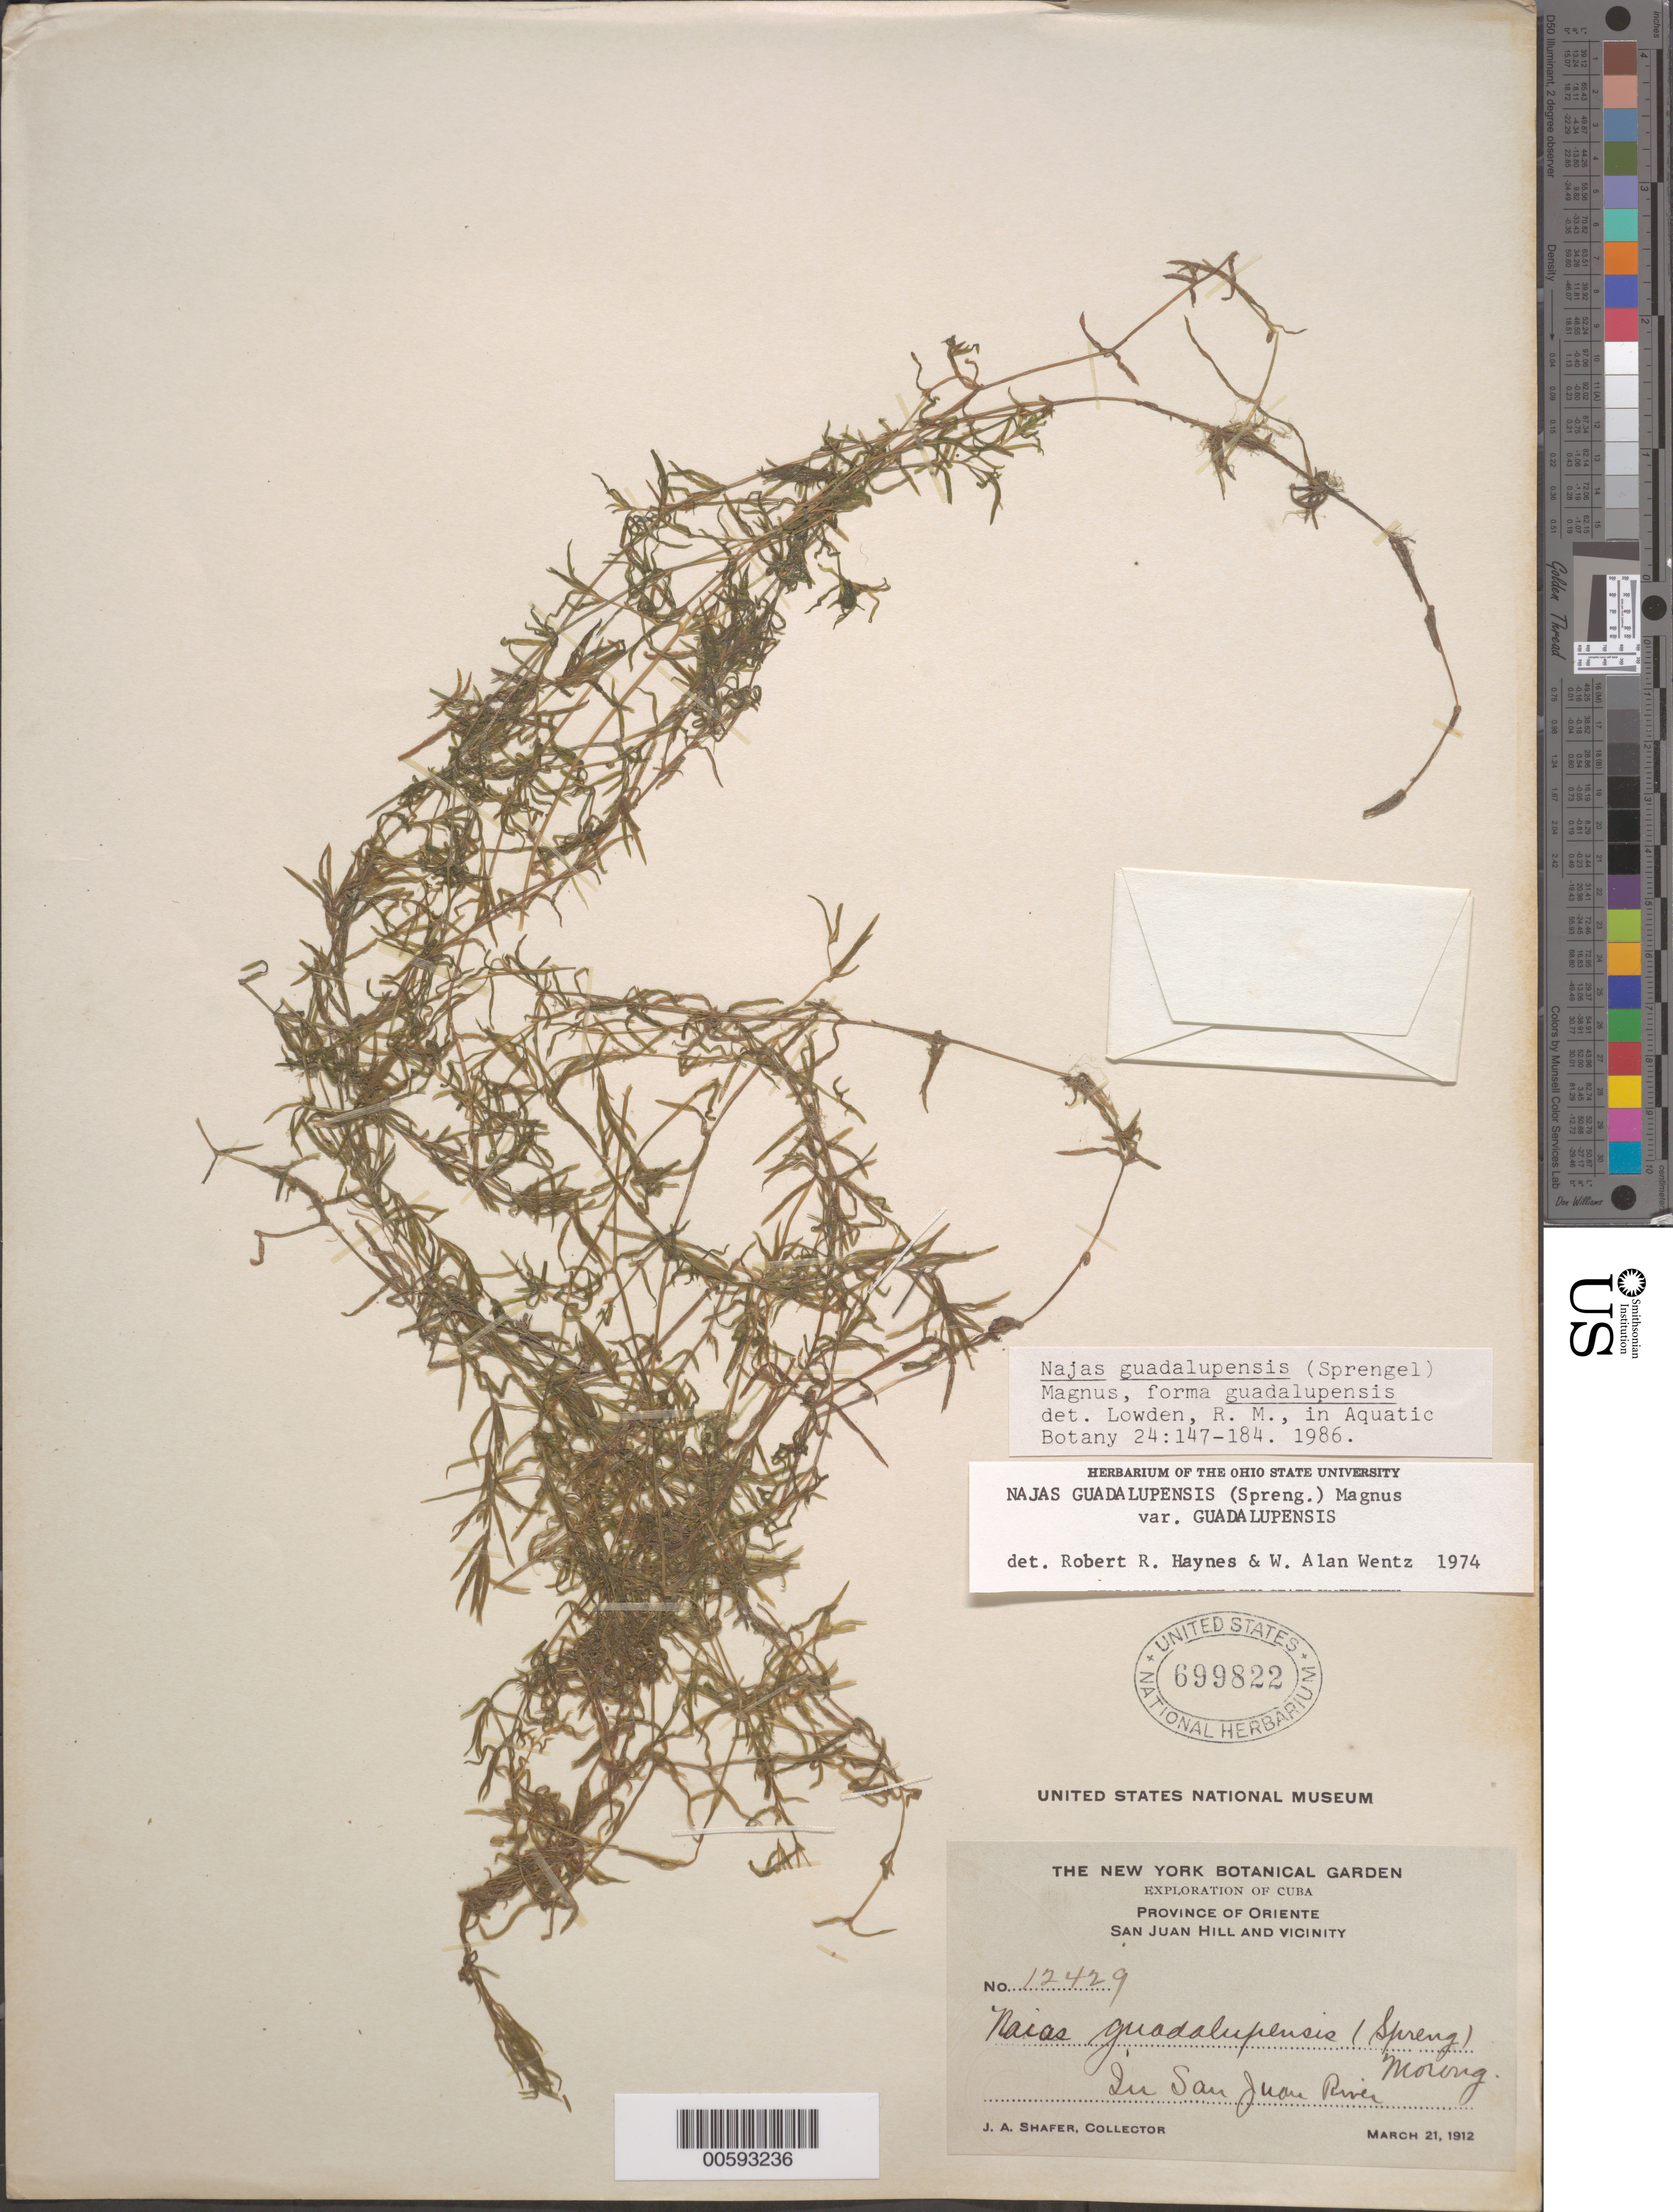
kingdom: Plantae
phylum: Tracheophyta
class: Liliopsida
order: Alismatales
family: Hydrocharitaceae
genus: Najas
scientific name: Najas guadalupensis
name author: (Spreng.) Magnus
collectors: J. A. Shafer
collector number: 12429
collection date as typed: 21 Mar 1912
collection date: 1912-03-21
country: Cuba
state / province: Santiago de Cuba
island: Greater Antilles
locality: San Juan Hill, San Juan River. [In former Oriente Province.]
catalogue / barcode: US 699822